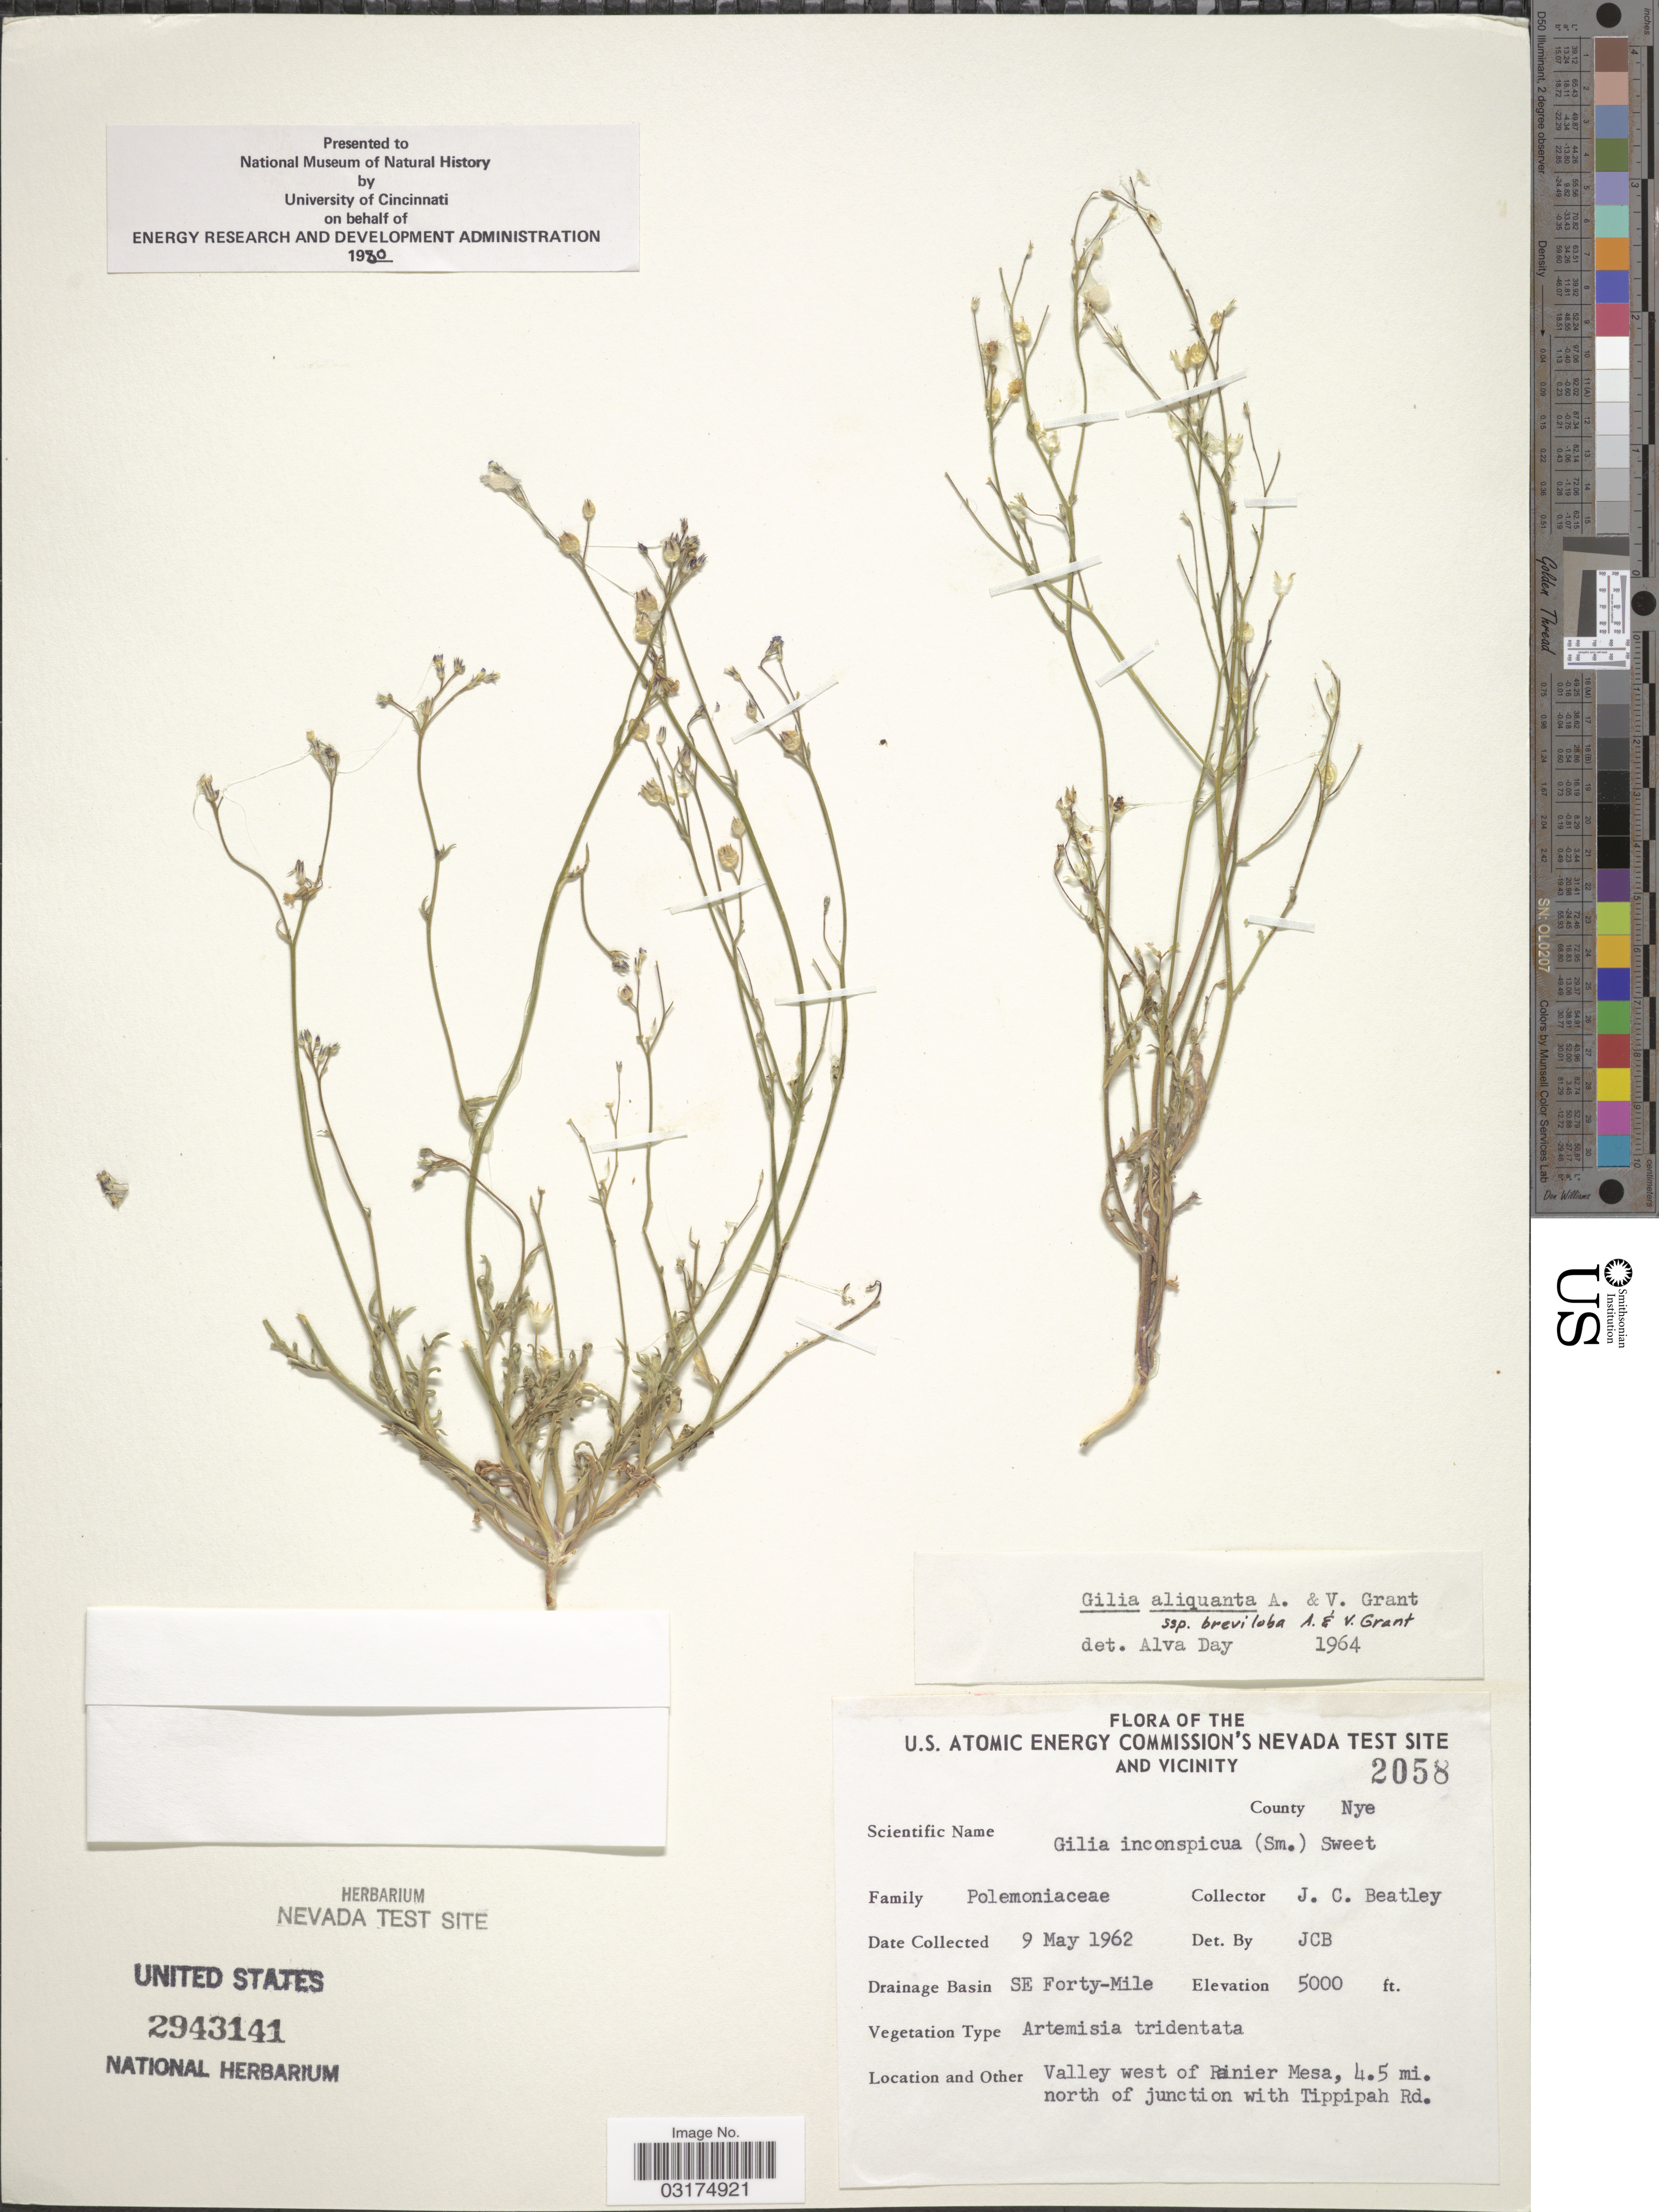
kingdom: Plantae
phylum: Tracheophyta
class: Magnoliopsida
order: Ericales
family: Polemoniaceae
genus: Gilia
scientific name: Gilia aliquanta subsp. breviloba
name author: A.D. Grant & V.E. Grant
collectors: J. C. Beatley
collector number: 2058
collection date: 1962-05-09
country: United States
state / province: Nevada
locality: The U. S. Atomic Energy Commission's Nevada Test Site and Vicinity. County Nye. Drainage Basin SE Forty-Mile. Valley west of Rainier Mesa, 4.5 mi. north of junction with Tippipah Rd.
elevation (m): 1524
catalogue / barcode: US 2943141